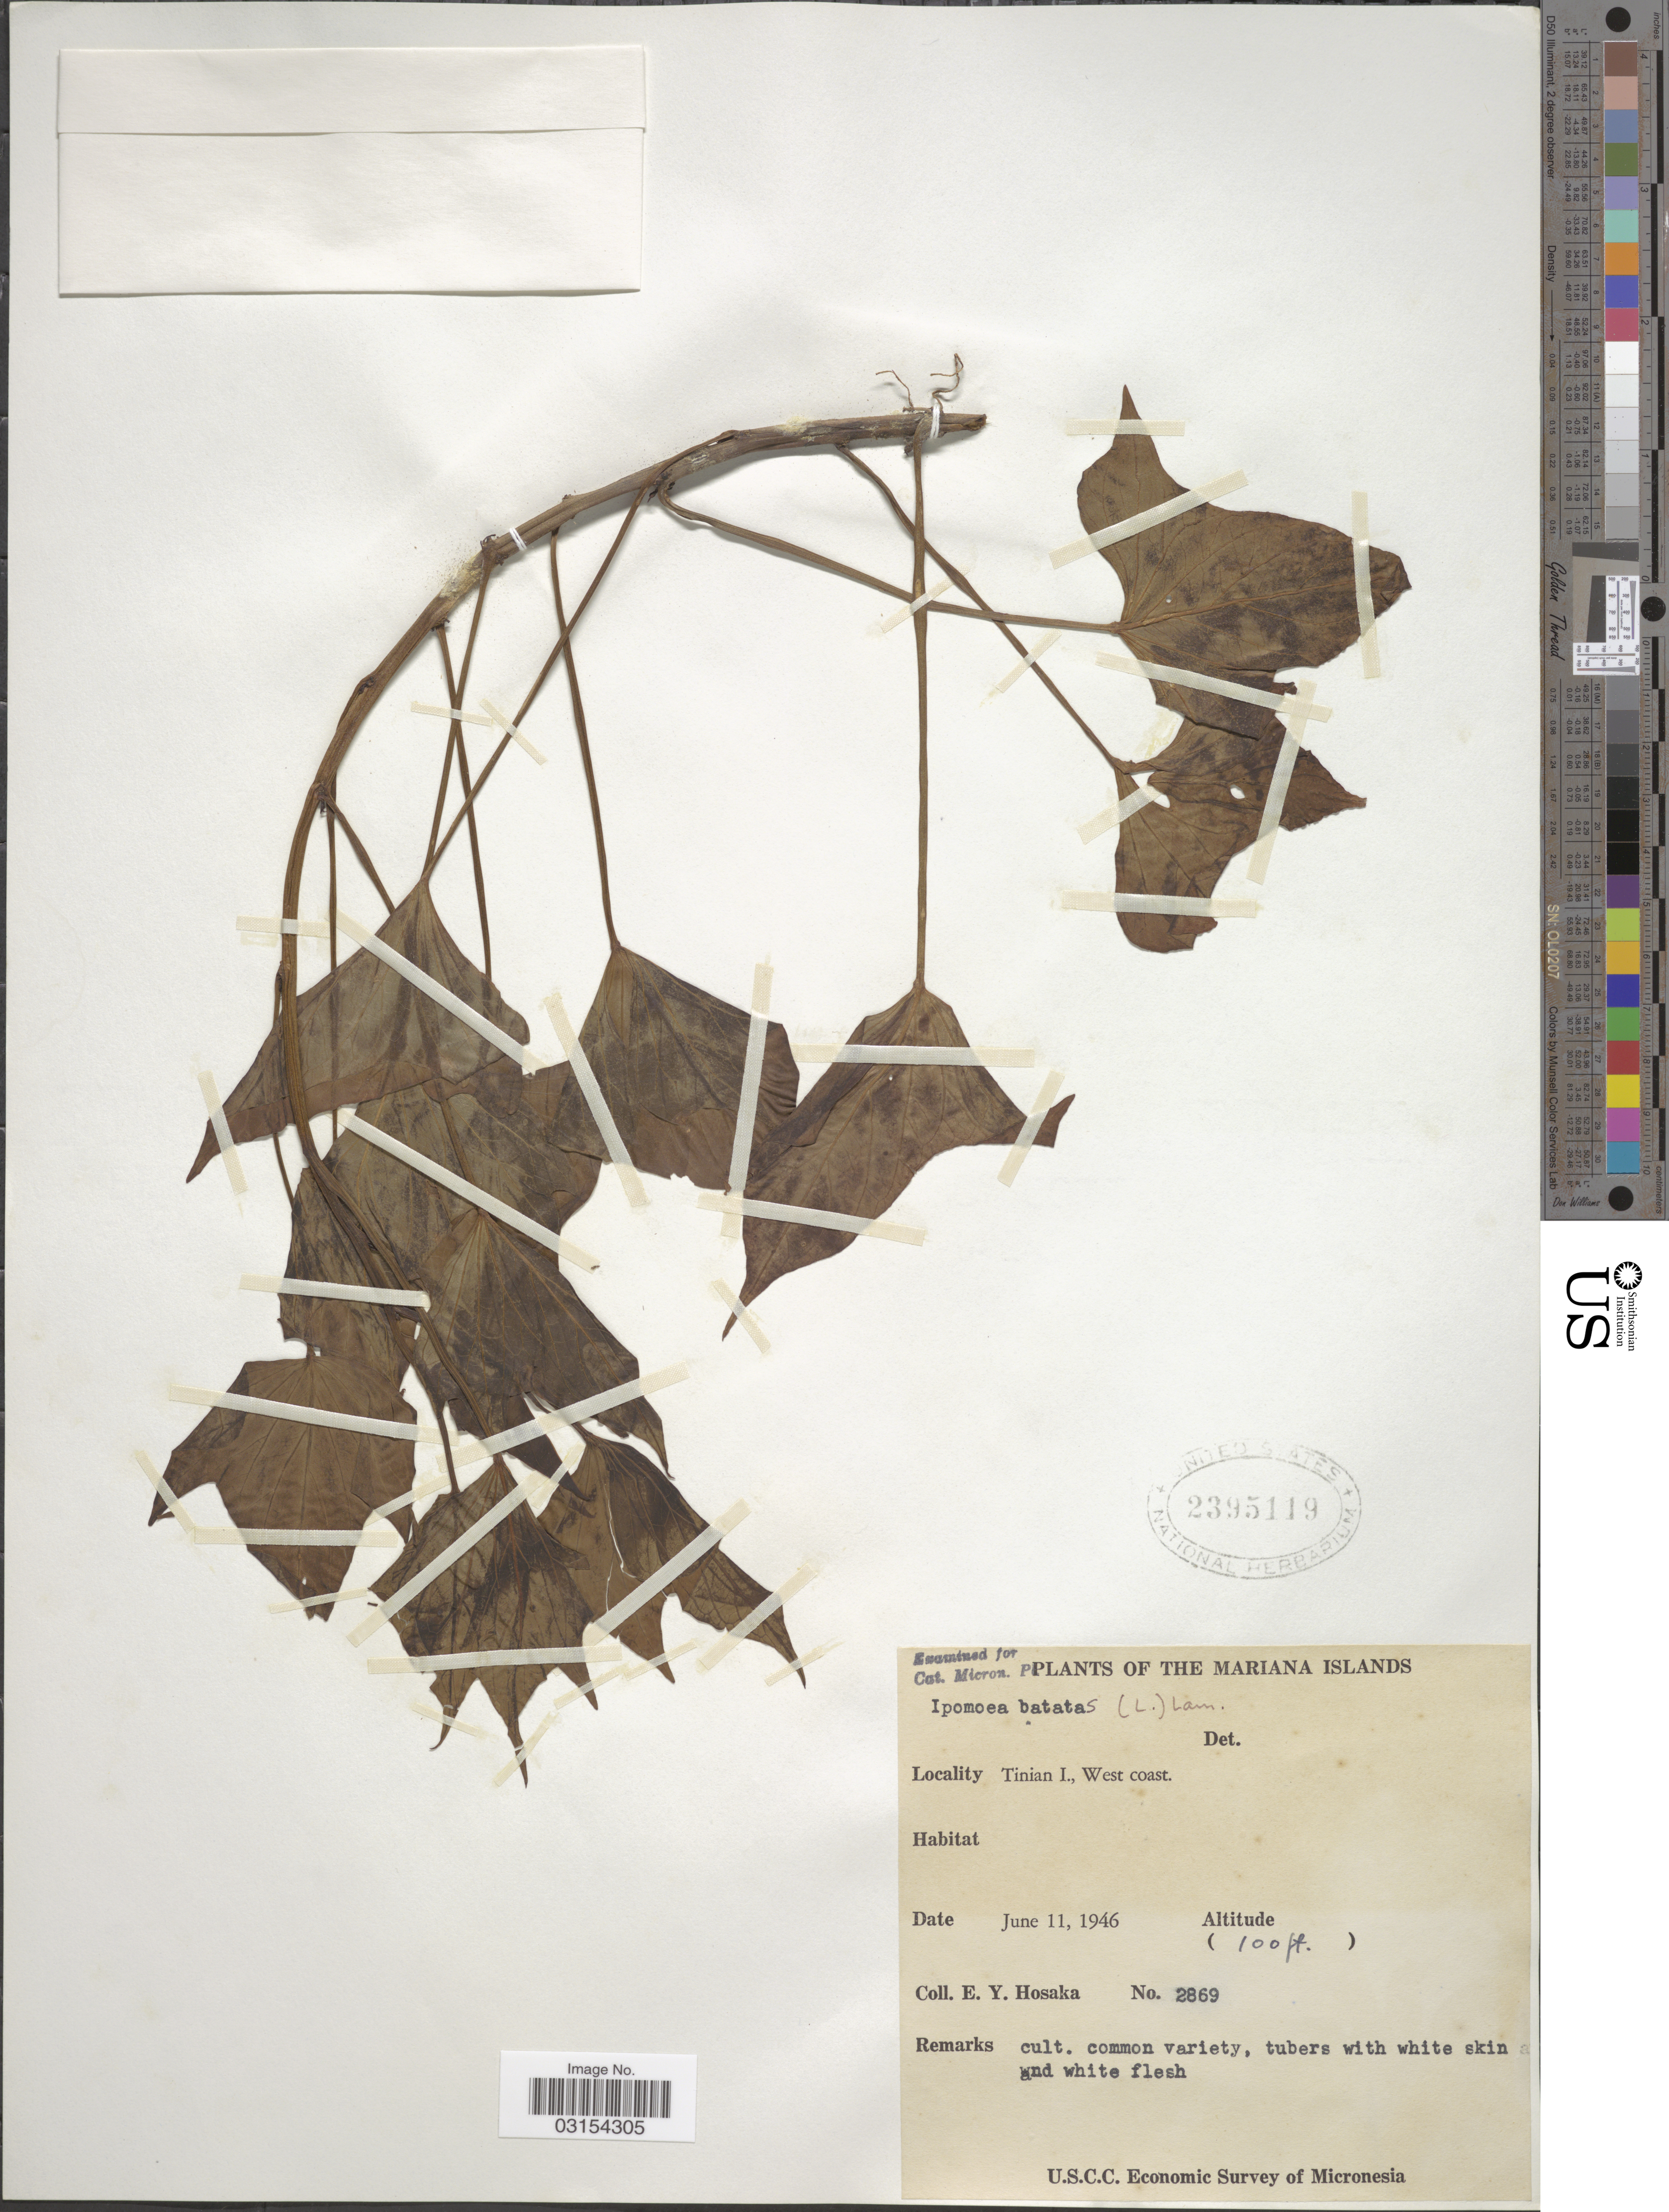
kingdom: Plantae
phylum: Tracheophyta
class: Magnoliopsida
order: Solanales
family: Convolvulaceae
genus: Ipomoea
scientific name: Ipomoea batatas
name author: (L.) Lam.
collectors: E. Y. Hosaka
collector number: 2869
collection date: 1946-06-11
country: Northern Mariana Islands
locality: The Mariana Islands. Tinian I., West coast.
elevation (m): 30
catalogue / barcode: US 2395119